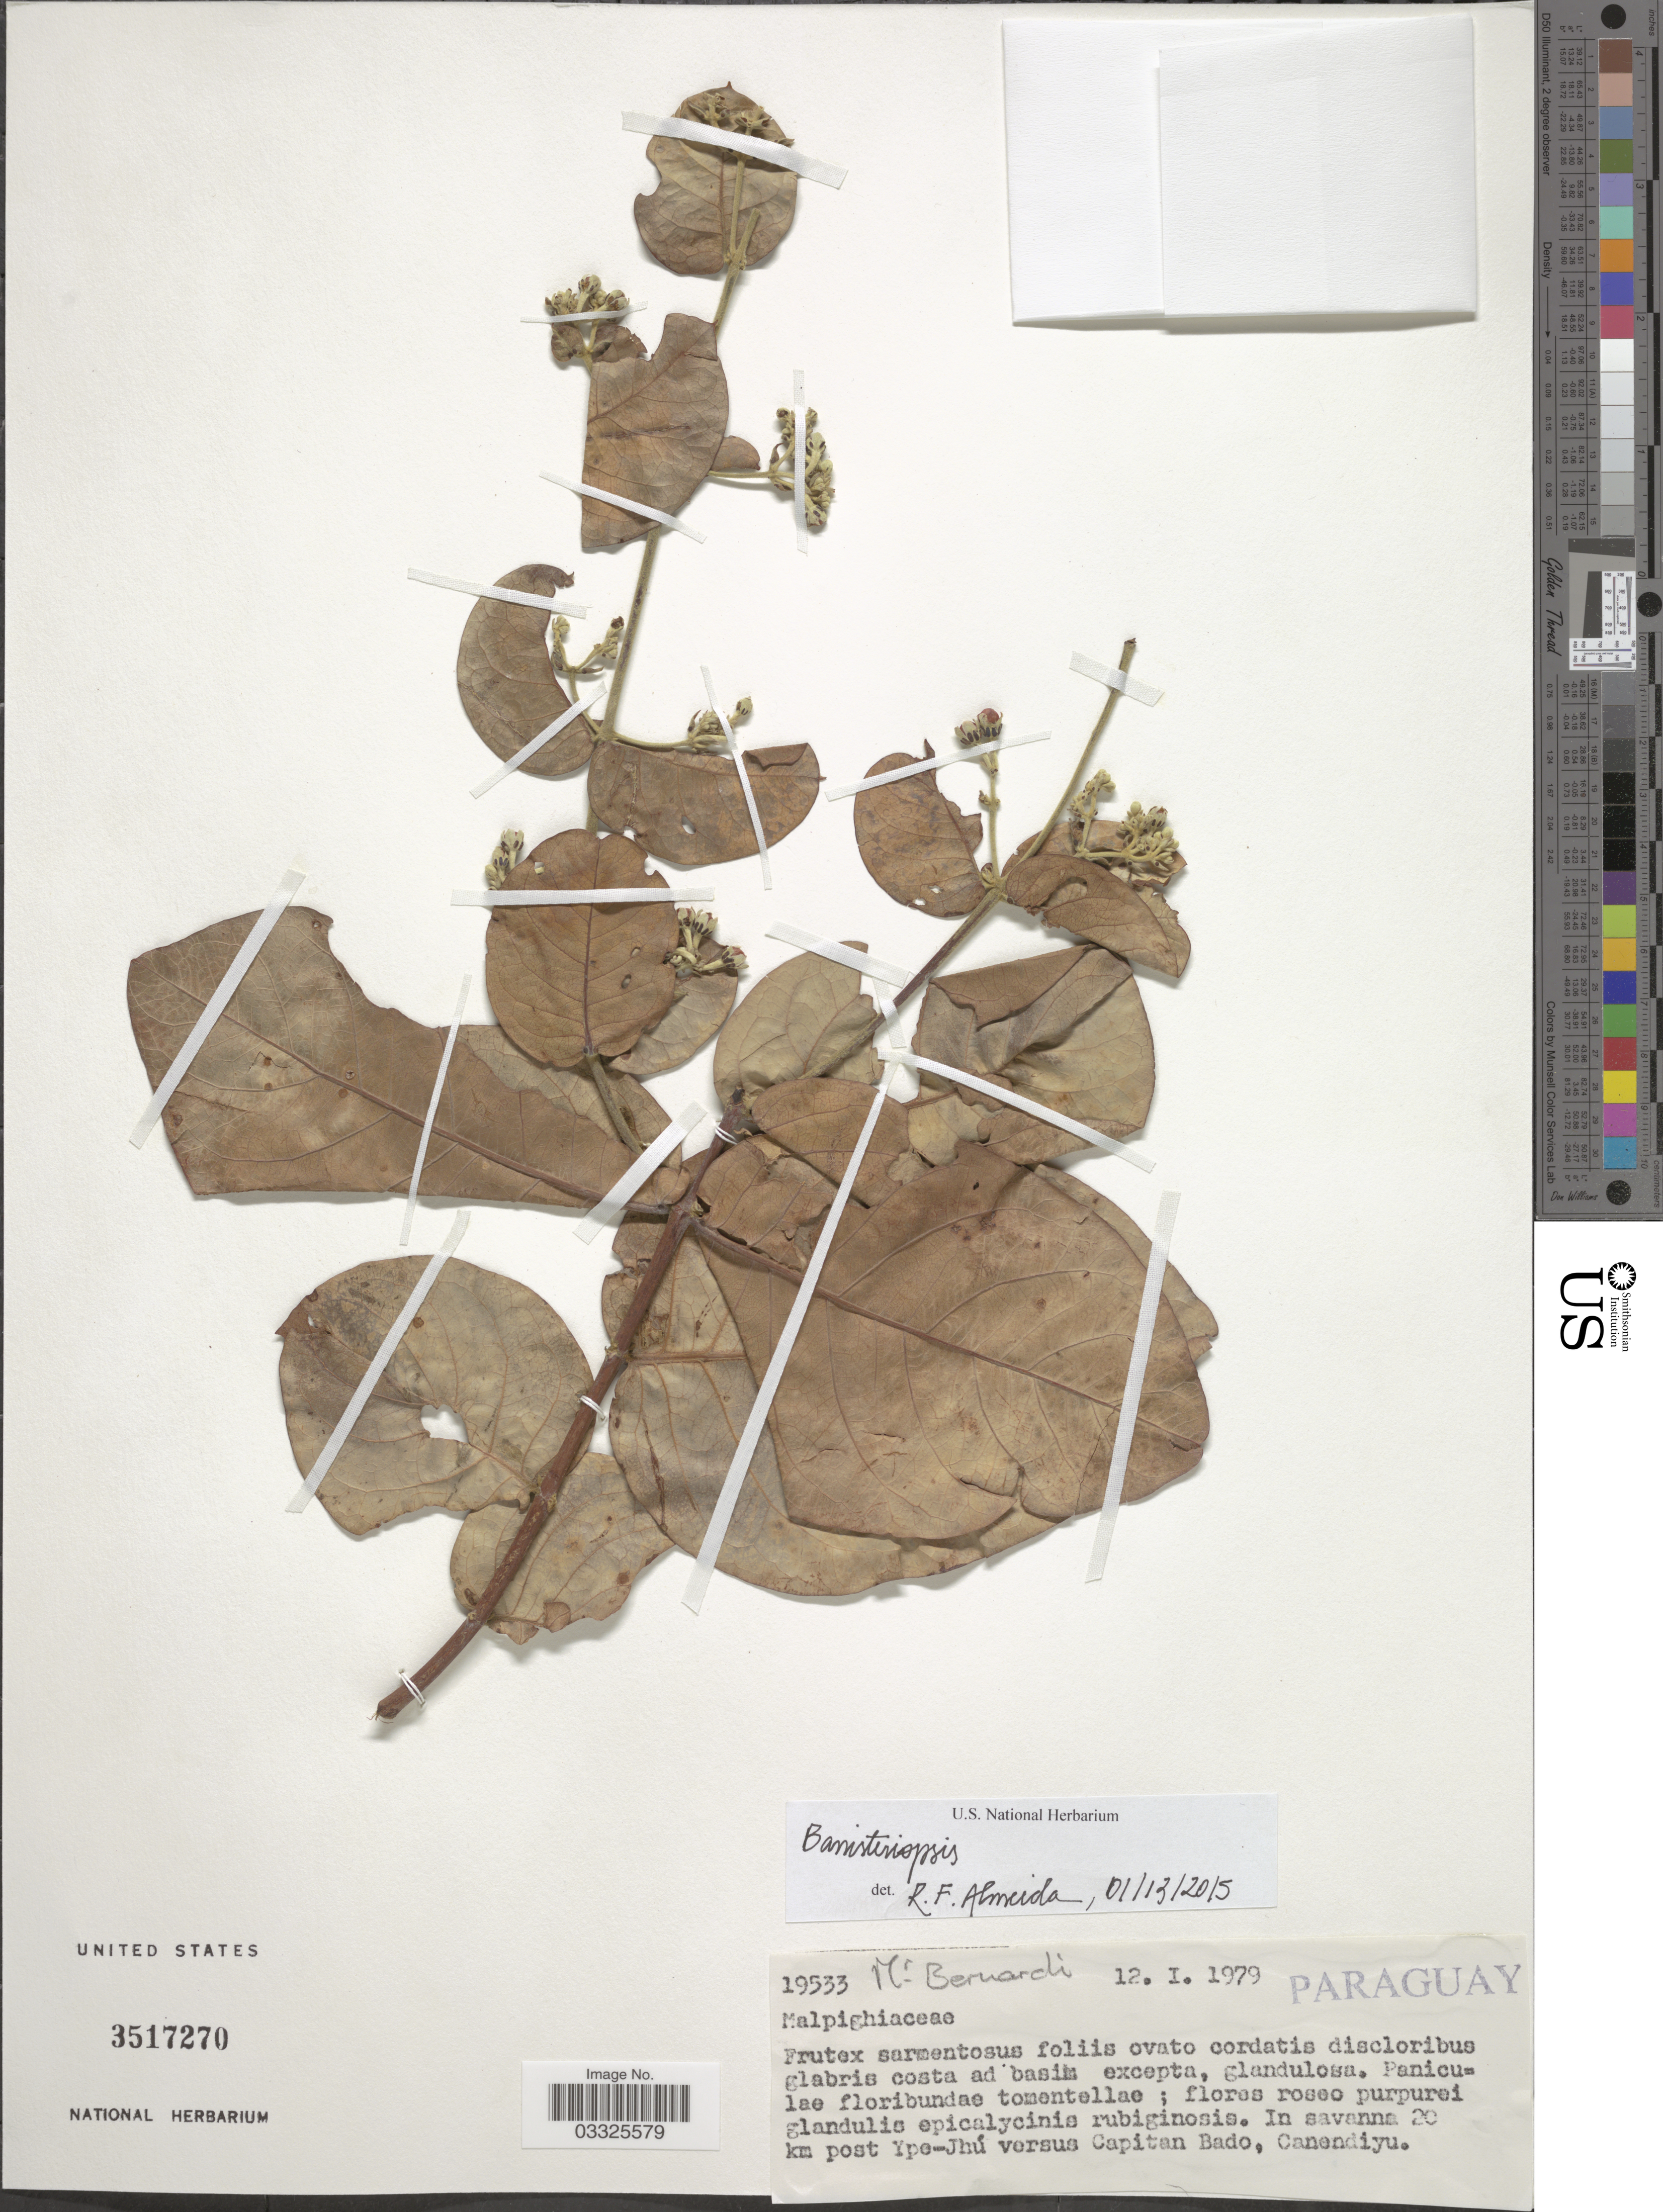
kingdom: Plantae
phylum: Tracheophyta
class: Magnoliopsida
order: Malpighiales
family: Malpighiaceae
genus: Banisteriopsis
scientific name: Banisteriopsis sp.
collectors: M. Bernardi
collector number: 19533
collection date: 1979-01-12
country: Paraguay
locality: In savanna 20 km post Ype-Jhú versus Capitan Bado, Canendiyu.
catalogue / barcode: US 3517270